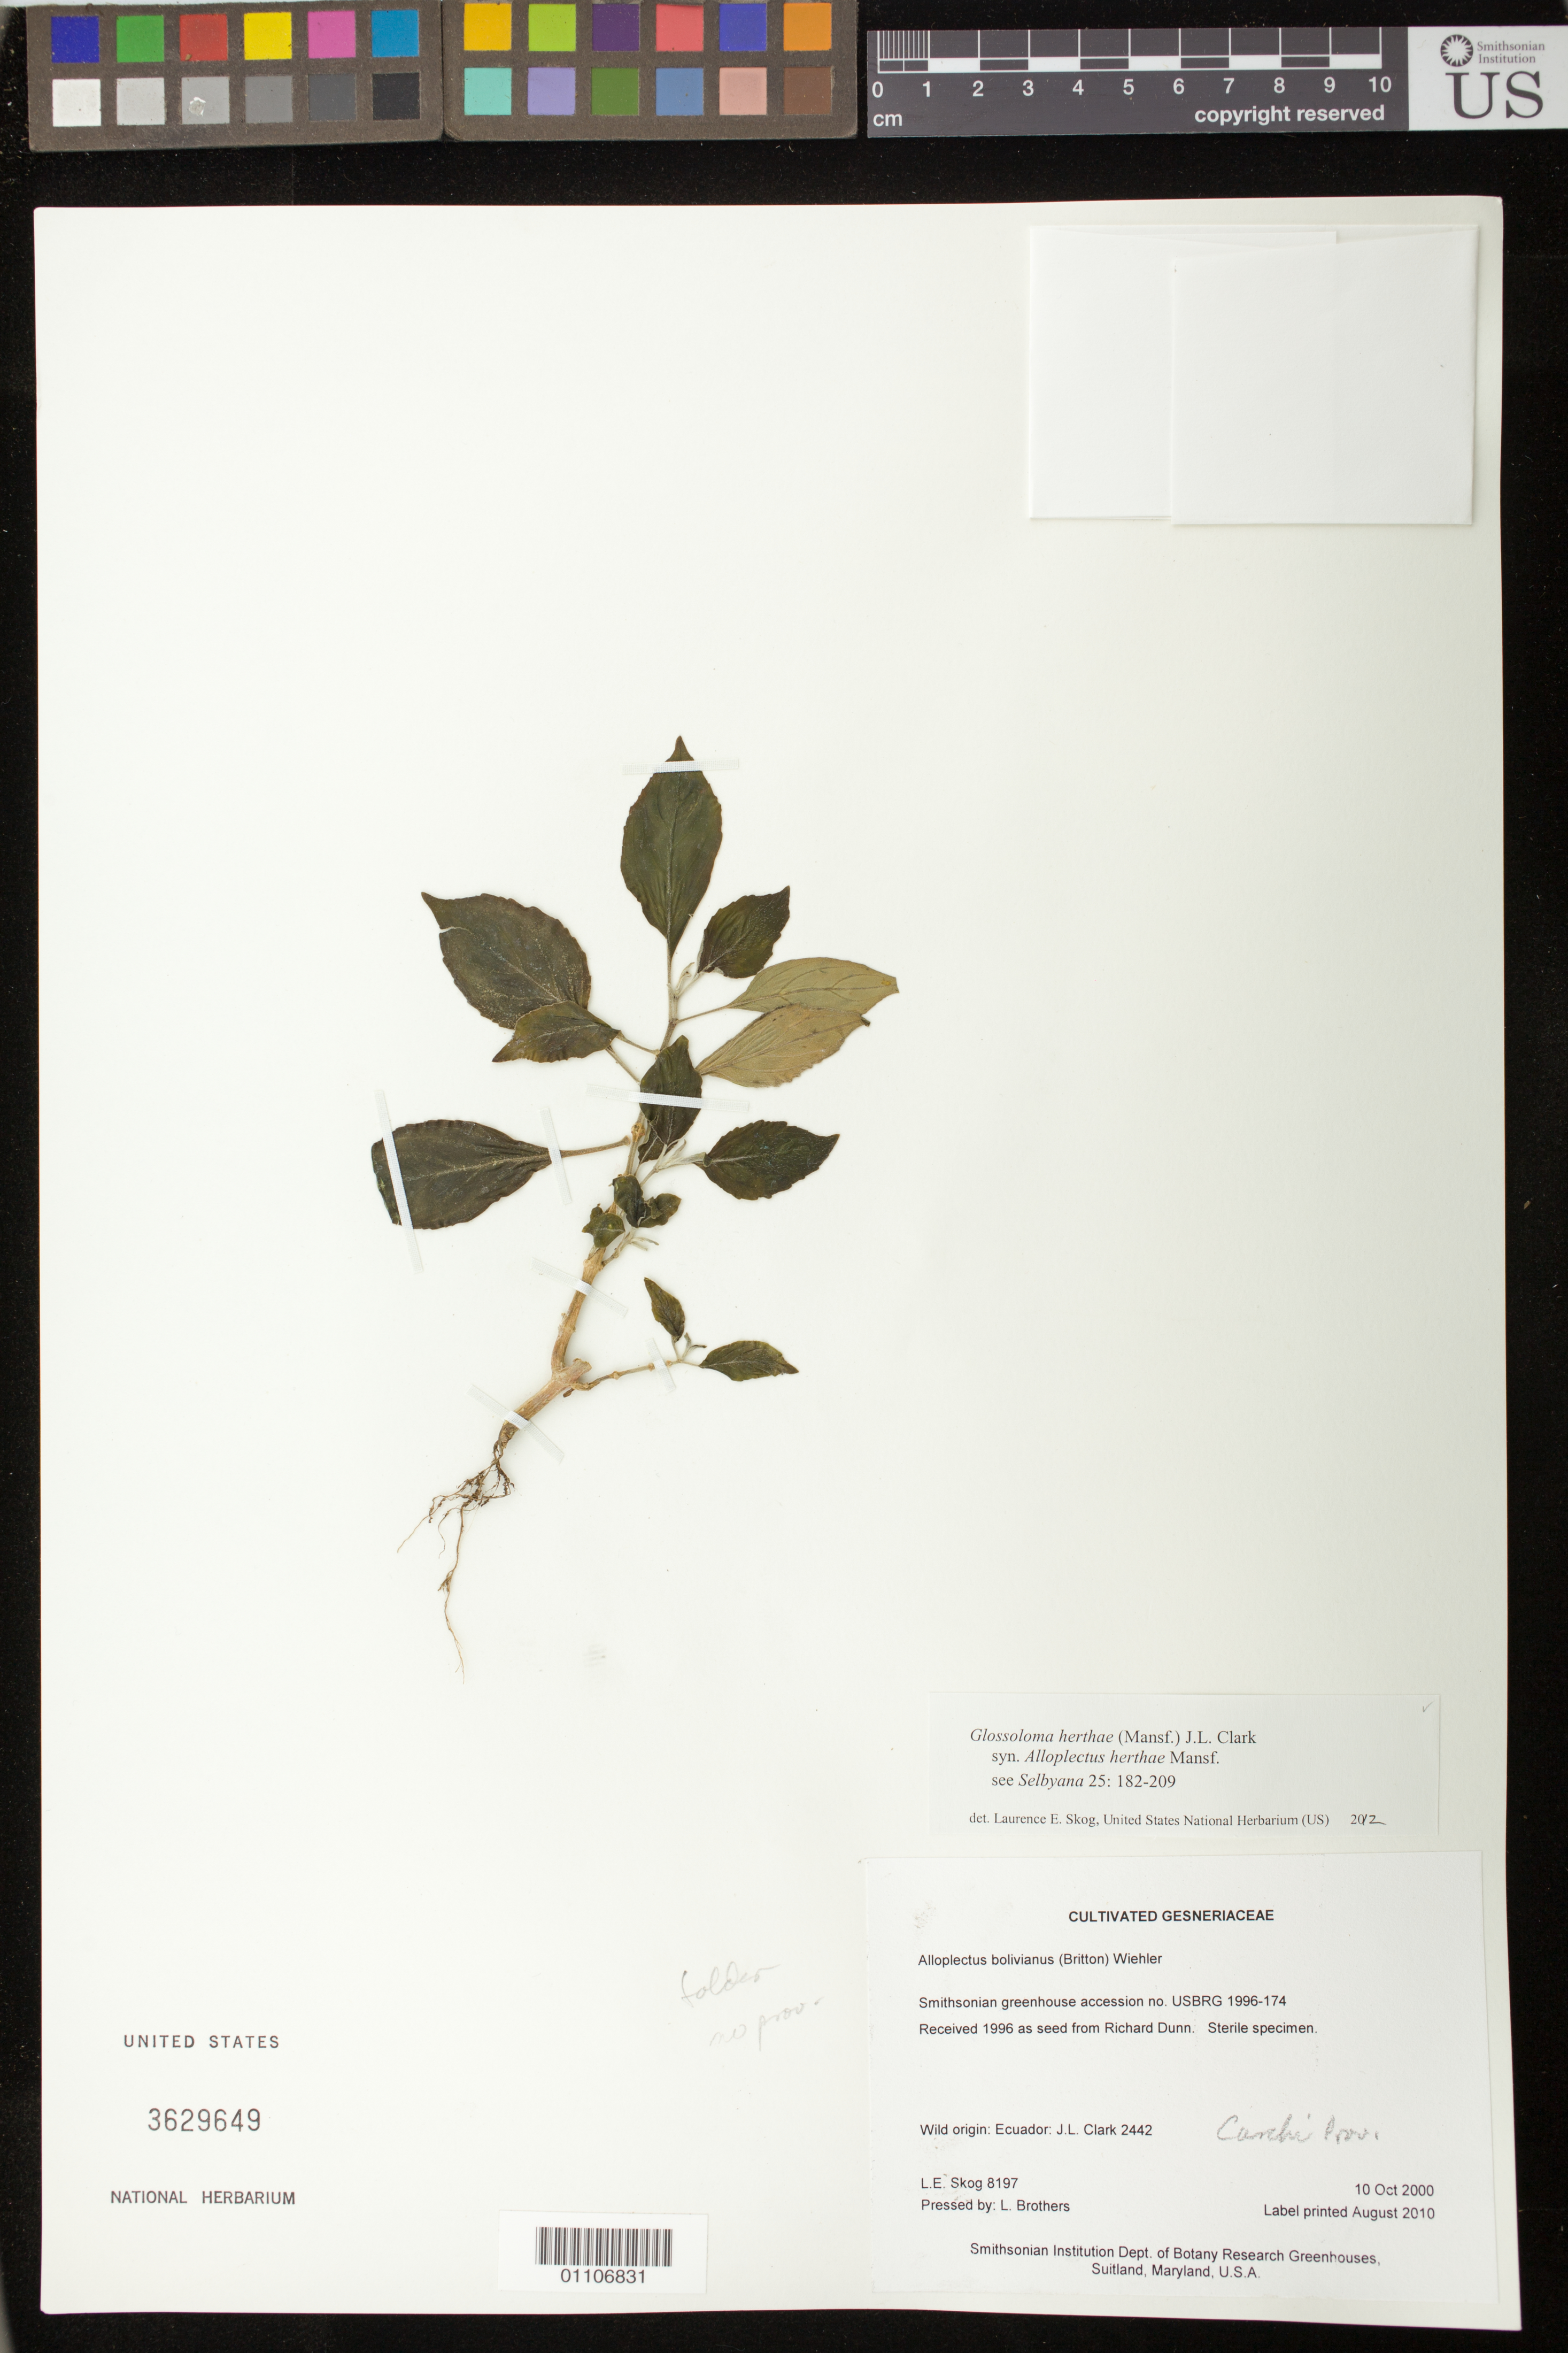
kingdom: Plantae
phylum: Tracheophyta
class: Magnoliopsida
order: Lamiales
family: Gesneriaceae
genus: Glossoloma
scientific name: Glossoloma herthae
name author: (Mansf.) J.L. Clark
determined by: Skog, Laurence E.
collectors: L. E. Skog & L. Brothers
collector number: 8197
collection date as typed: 10 Oct 2000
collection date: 2000-10-10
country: Ecuador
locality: Smithsonian Institution Dept. of Botany Research Greenhouses, Suitland, Maryland, U.S.A.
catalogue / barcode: US 3629649